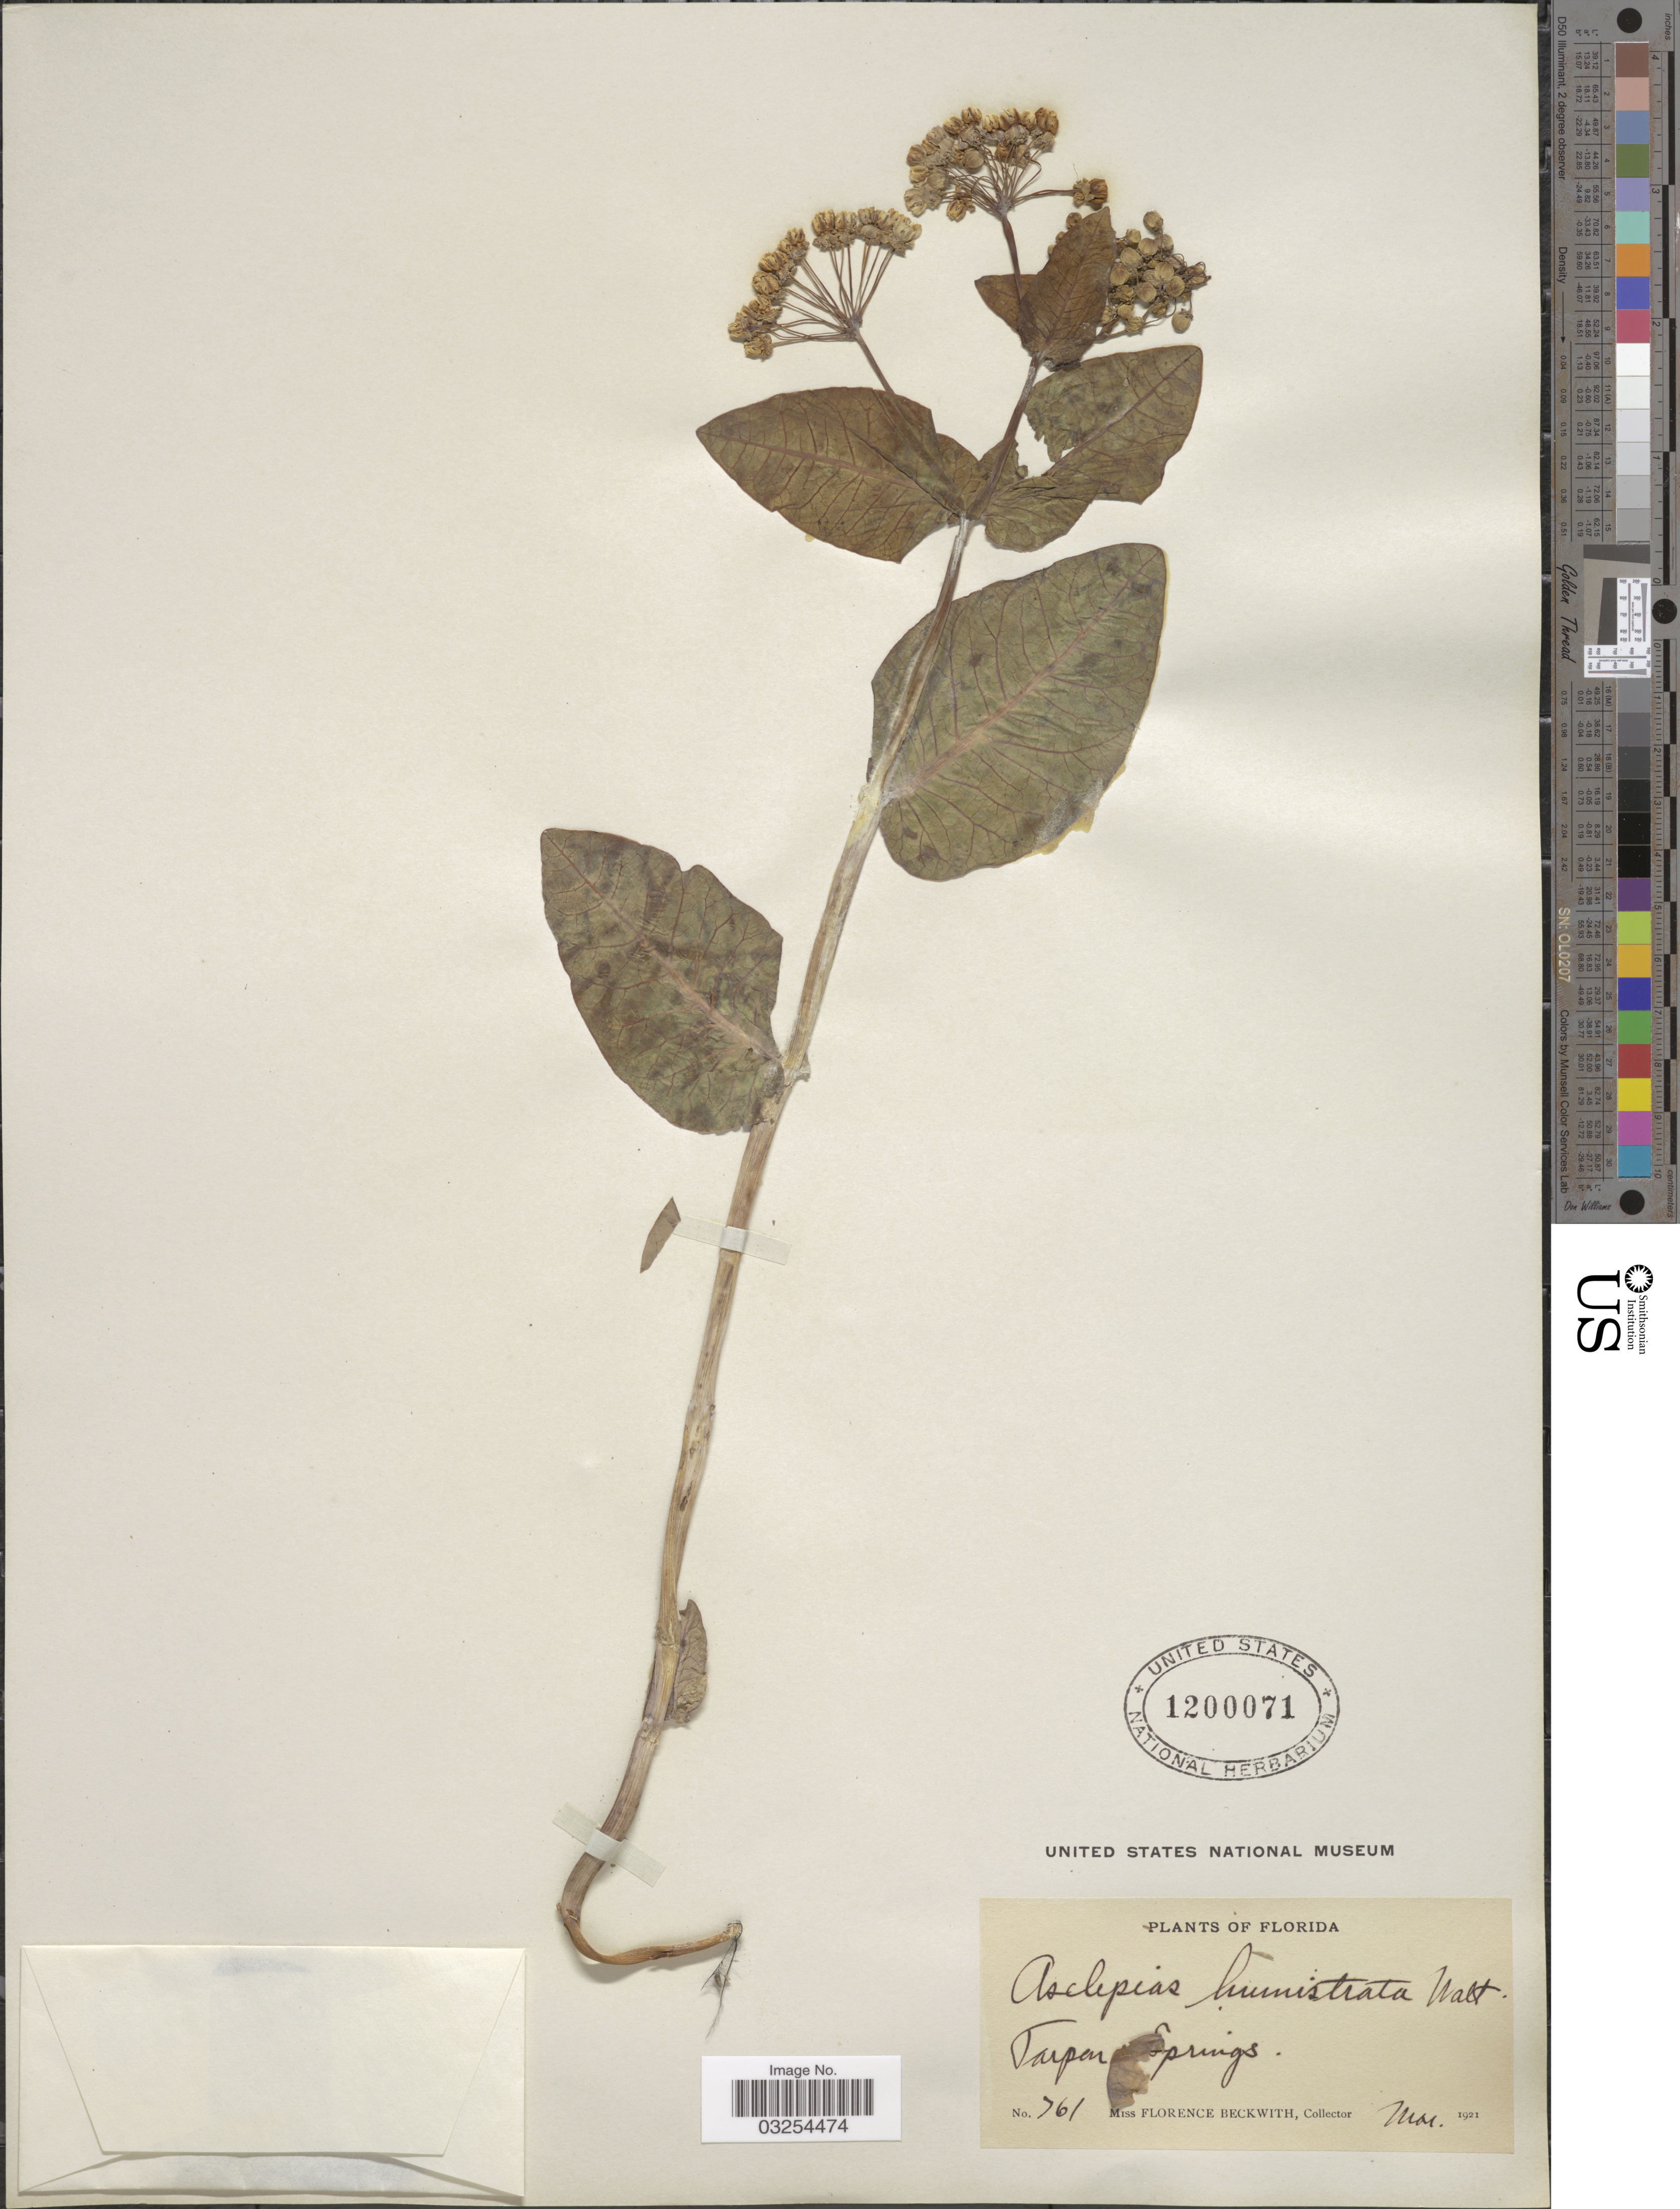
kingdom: Plantae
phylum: Tracheophyta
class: Magnoliopsida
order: Gentianales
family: Apocynaceae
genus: Asclepias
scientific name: Asclepias humistrata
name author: Walter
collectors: F. Beckwith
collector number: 761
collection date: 1921-03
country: United States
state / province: Florida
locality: Tarpon Springs.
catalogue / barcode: US 1200071